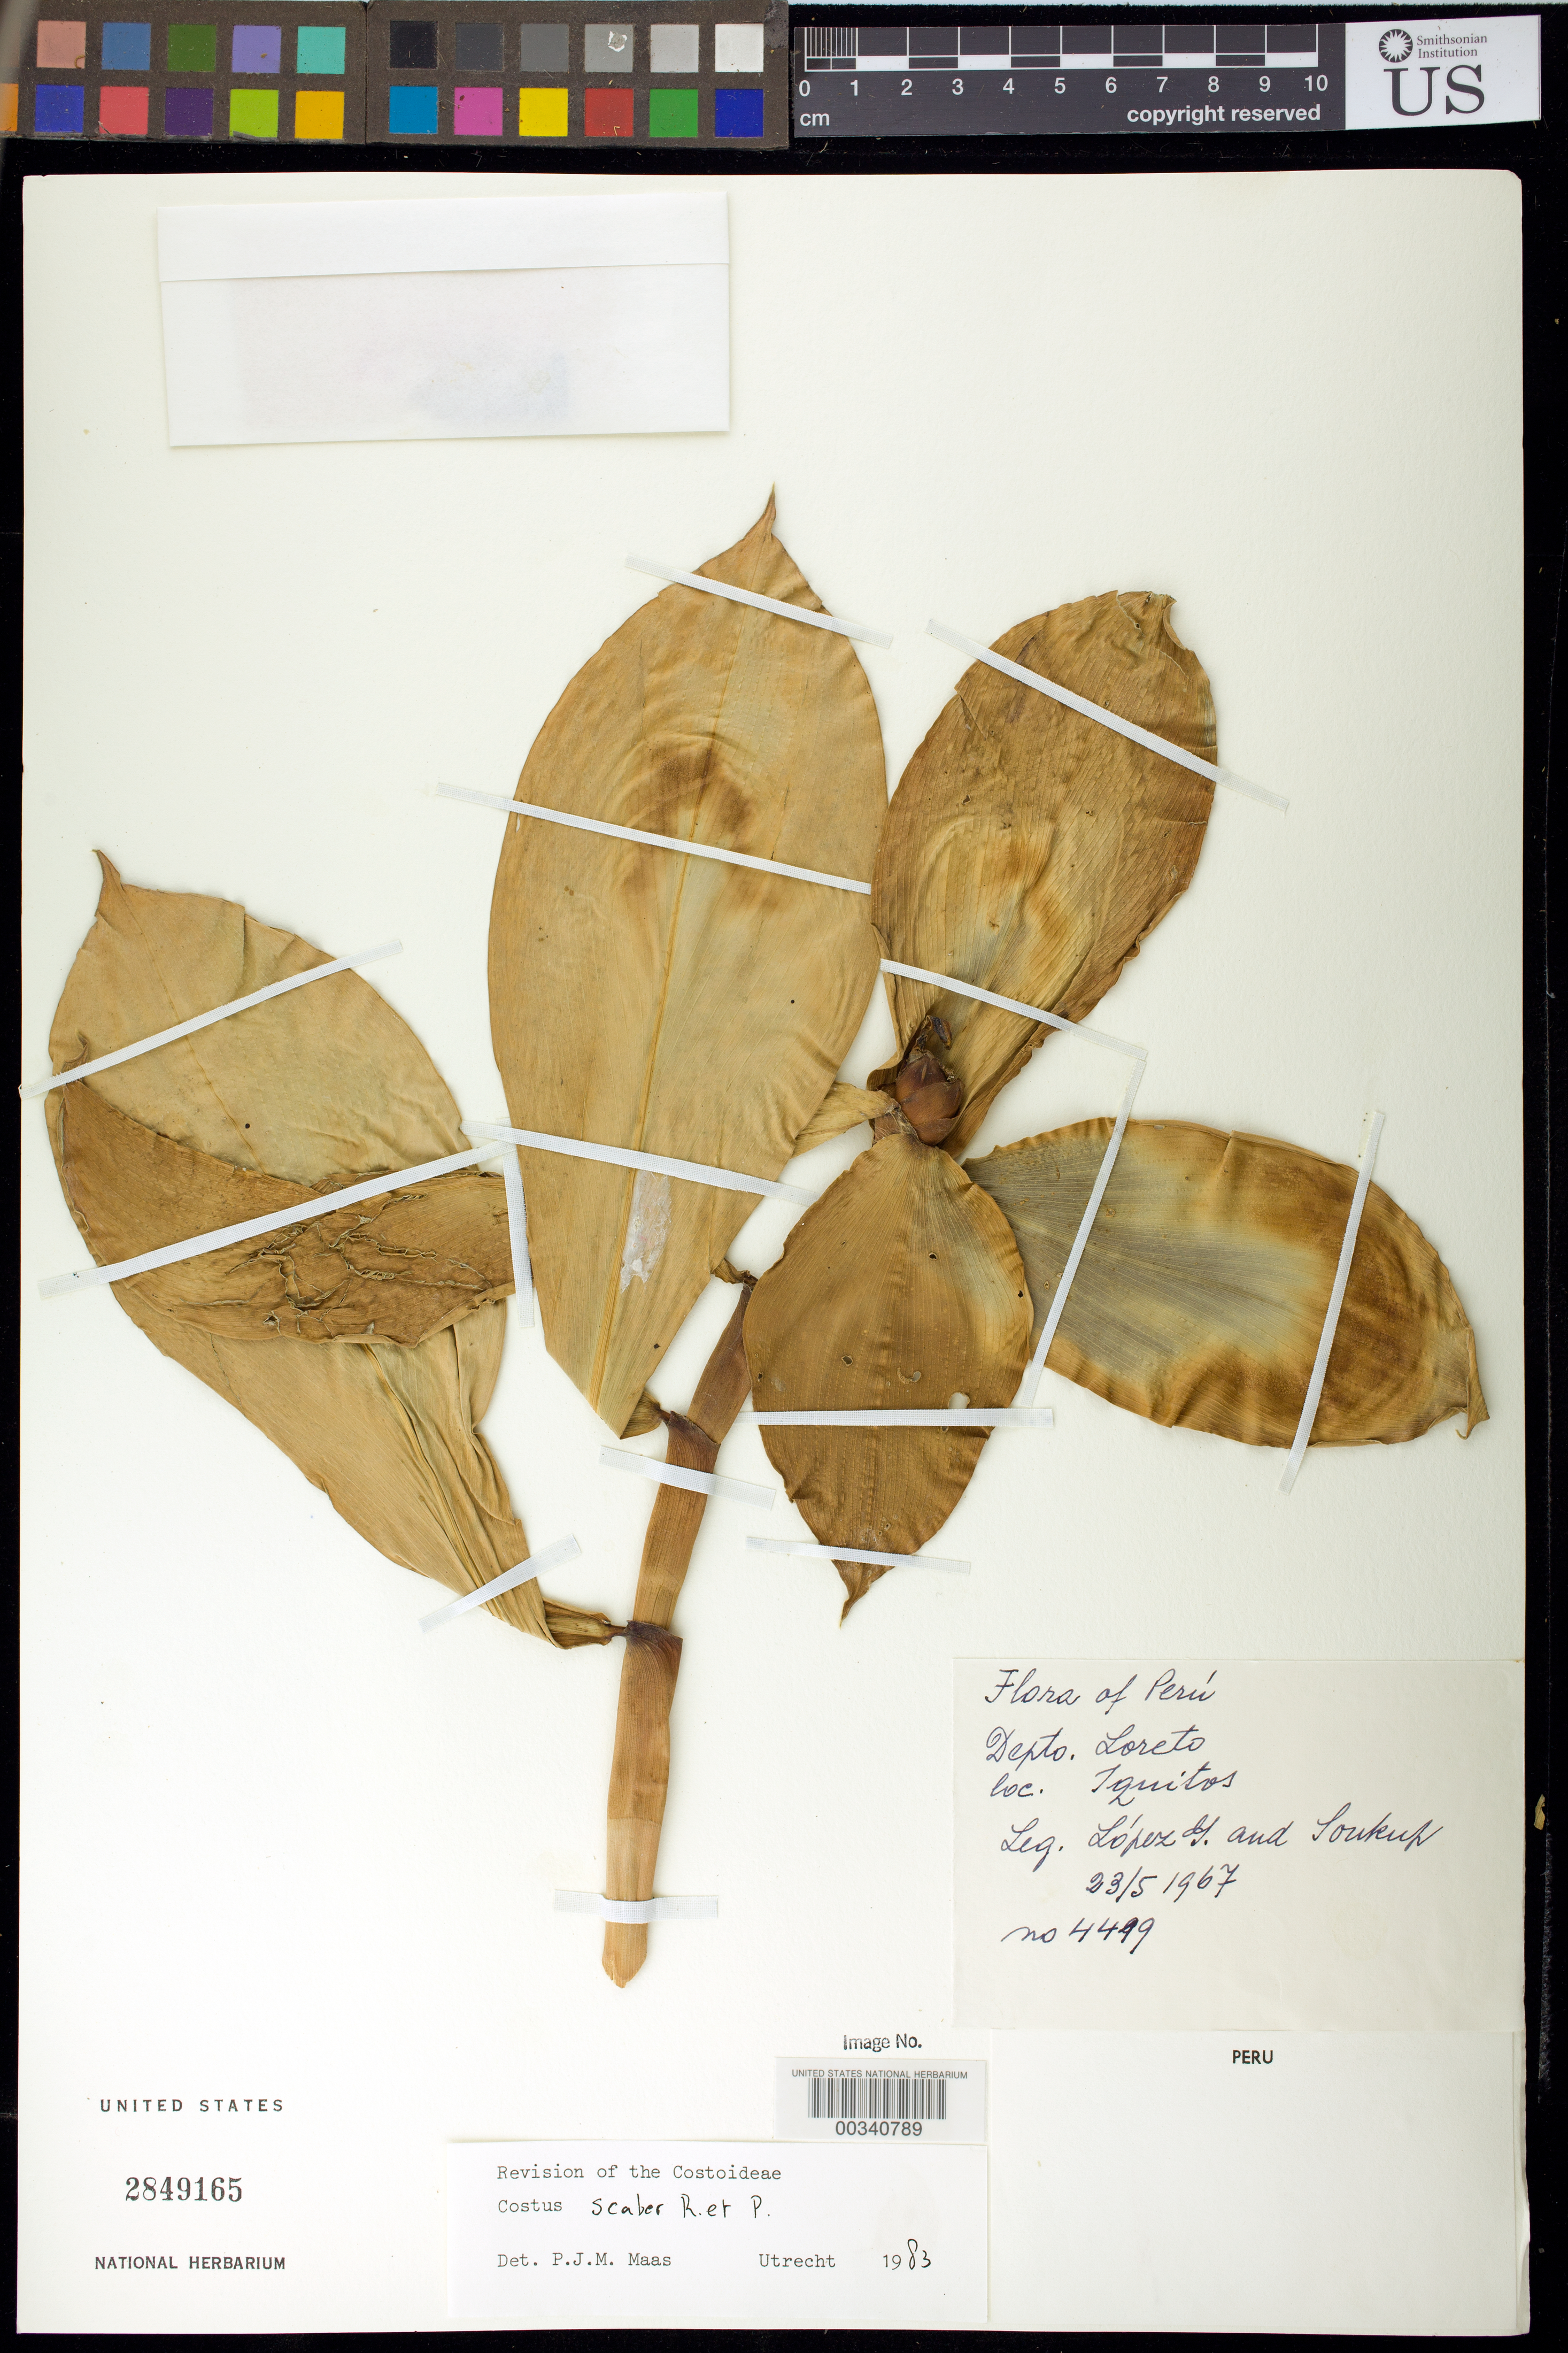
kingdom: Plantae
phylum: Tracheophyta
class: Liliopsida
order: Zingiberales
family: Costaceae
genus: Costus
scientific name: Costus scaber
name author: Ruiz & Pav.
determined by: Maas, Paul J. M.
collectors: G. Lopéz & J. J. Soukup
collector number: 4479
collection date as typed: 23 May 1967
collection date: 1967-05-23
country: Peru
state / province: Loreto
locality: Iquitos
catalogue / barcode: US 2849165